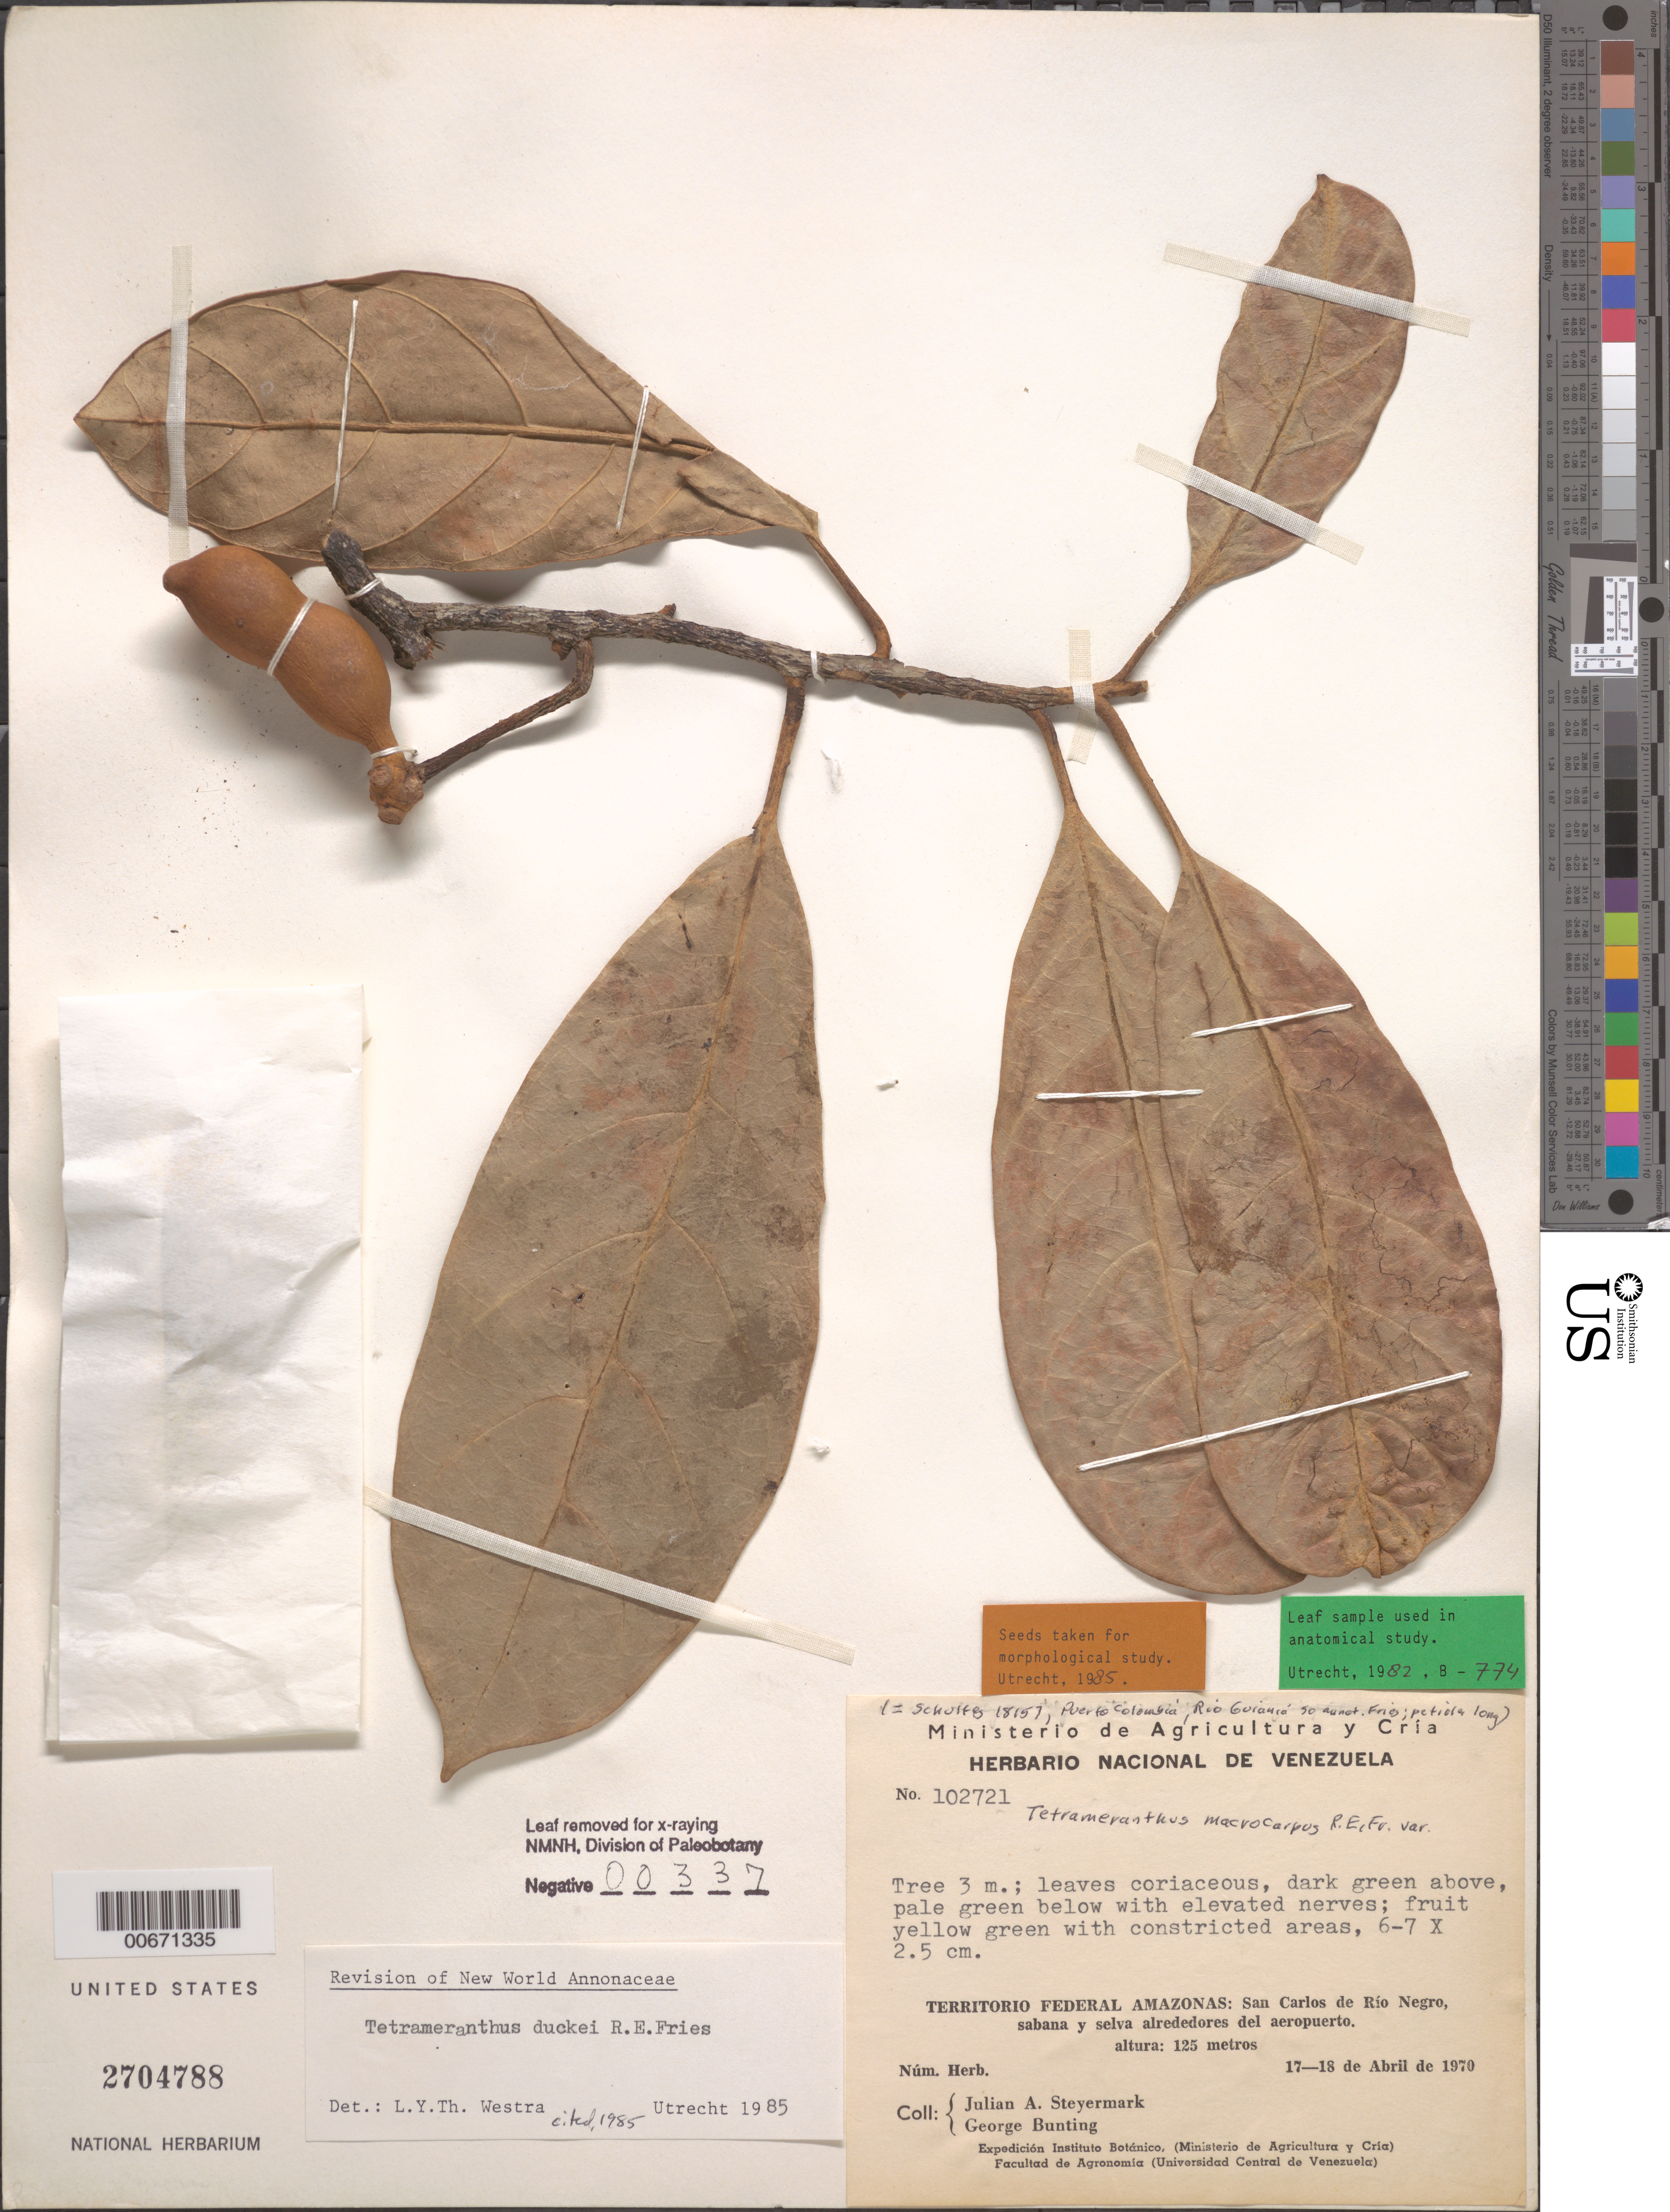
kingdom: Plantae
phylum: Tracheophyta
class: Magnoliopsida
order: Magnoliales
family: Annonaceae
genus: Tetrameranthus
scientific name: Tetrameranthus duckei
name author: R.E. Fr.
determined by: Westra, L. Y. T., (U), Nationaal Herbarium Nederland, Utrecht University branch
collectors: J. Steyermark & G. S. Bunting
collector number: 102721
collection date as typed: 17-Apr-70 to 18-Apr-70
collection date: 1970-04-17/1970-04-18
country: Venezuela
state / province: Amazonas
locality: San Carlos de Río Negro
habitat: Savanna and forest, outskirts of airport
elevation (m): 125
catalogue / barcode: US 2704788